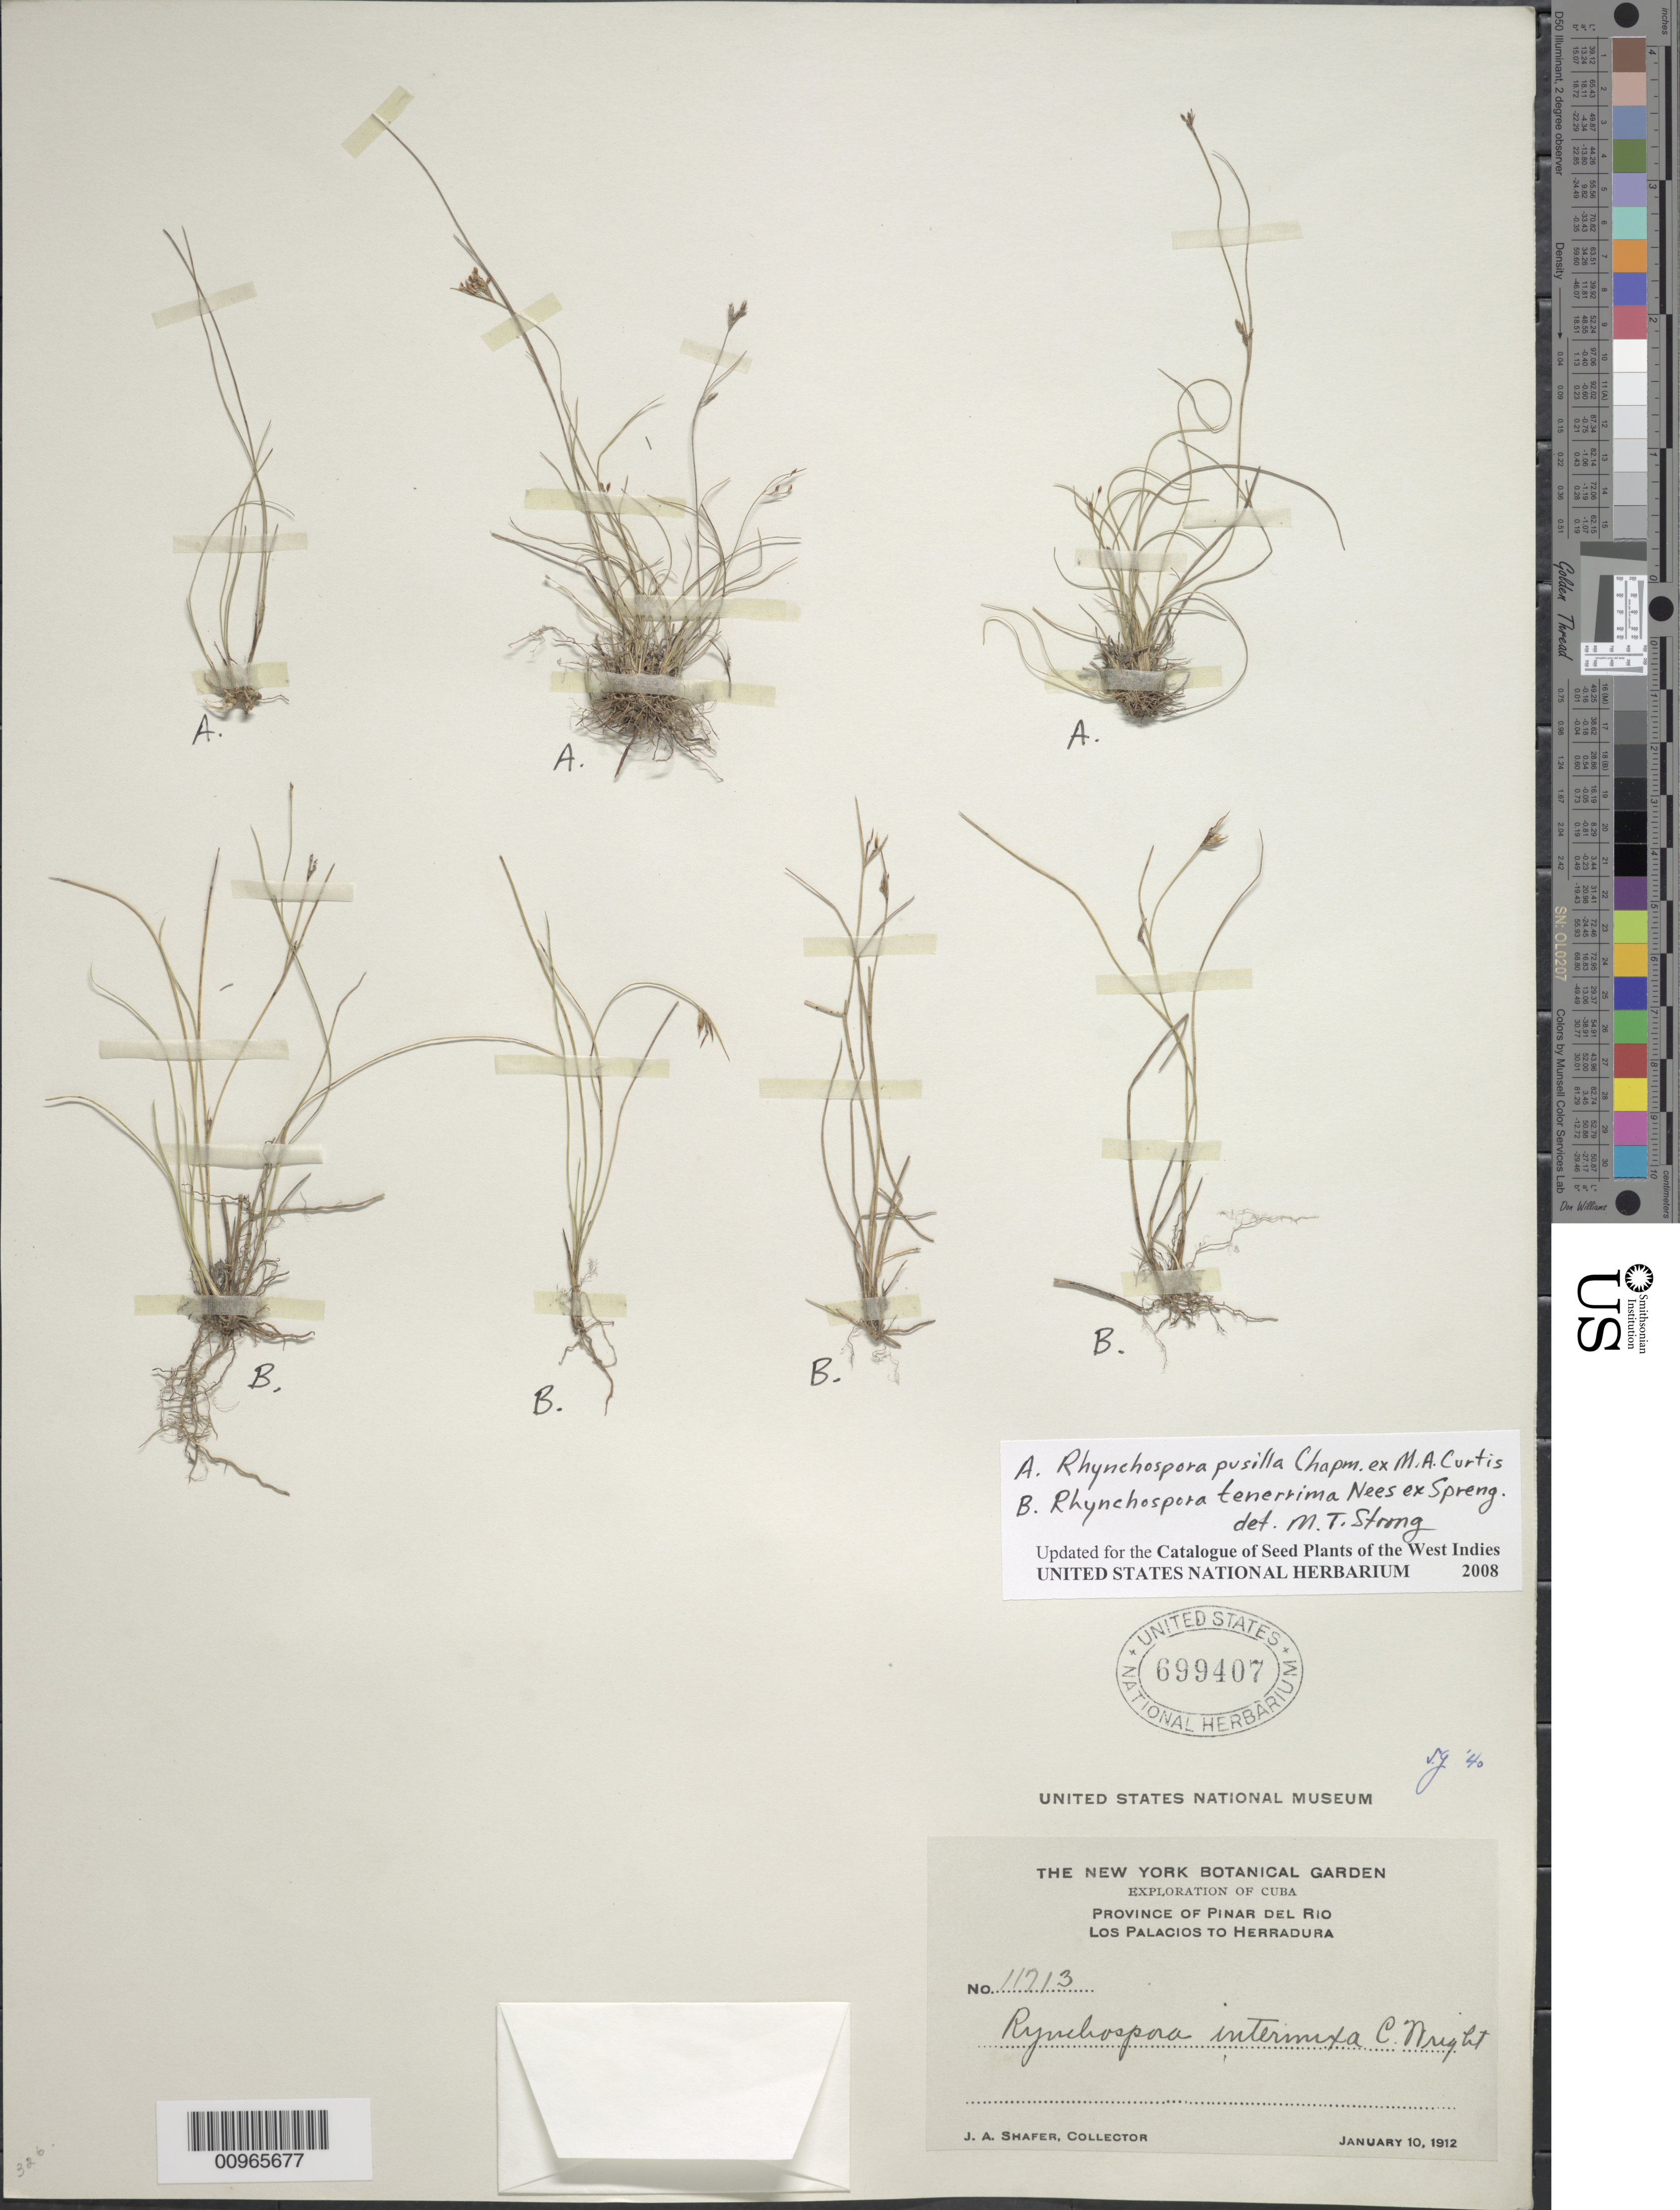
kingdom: Plantae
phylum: Tracheophyta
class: Liliopsida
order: Poales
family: Cyperaceae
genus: Rhynchospora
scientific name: Rhynchospora intermixta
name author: C. Wright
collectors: J. A. Shafer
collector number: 11713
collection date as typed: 10 Jan 1912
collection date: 1912-01-10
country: Cuba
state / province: Pinar del Rio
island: Cuba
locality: Los Palacios to Herradura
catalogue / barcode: US 699407